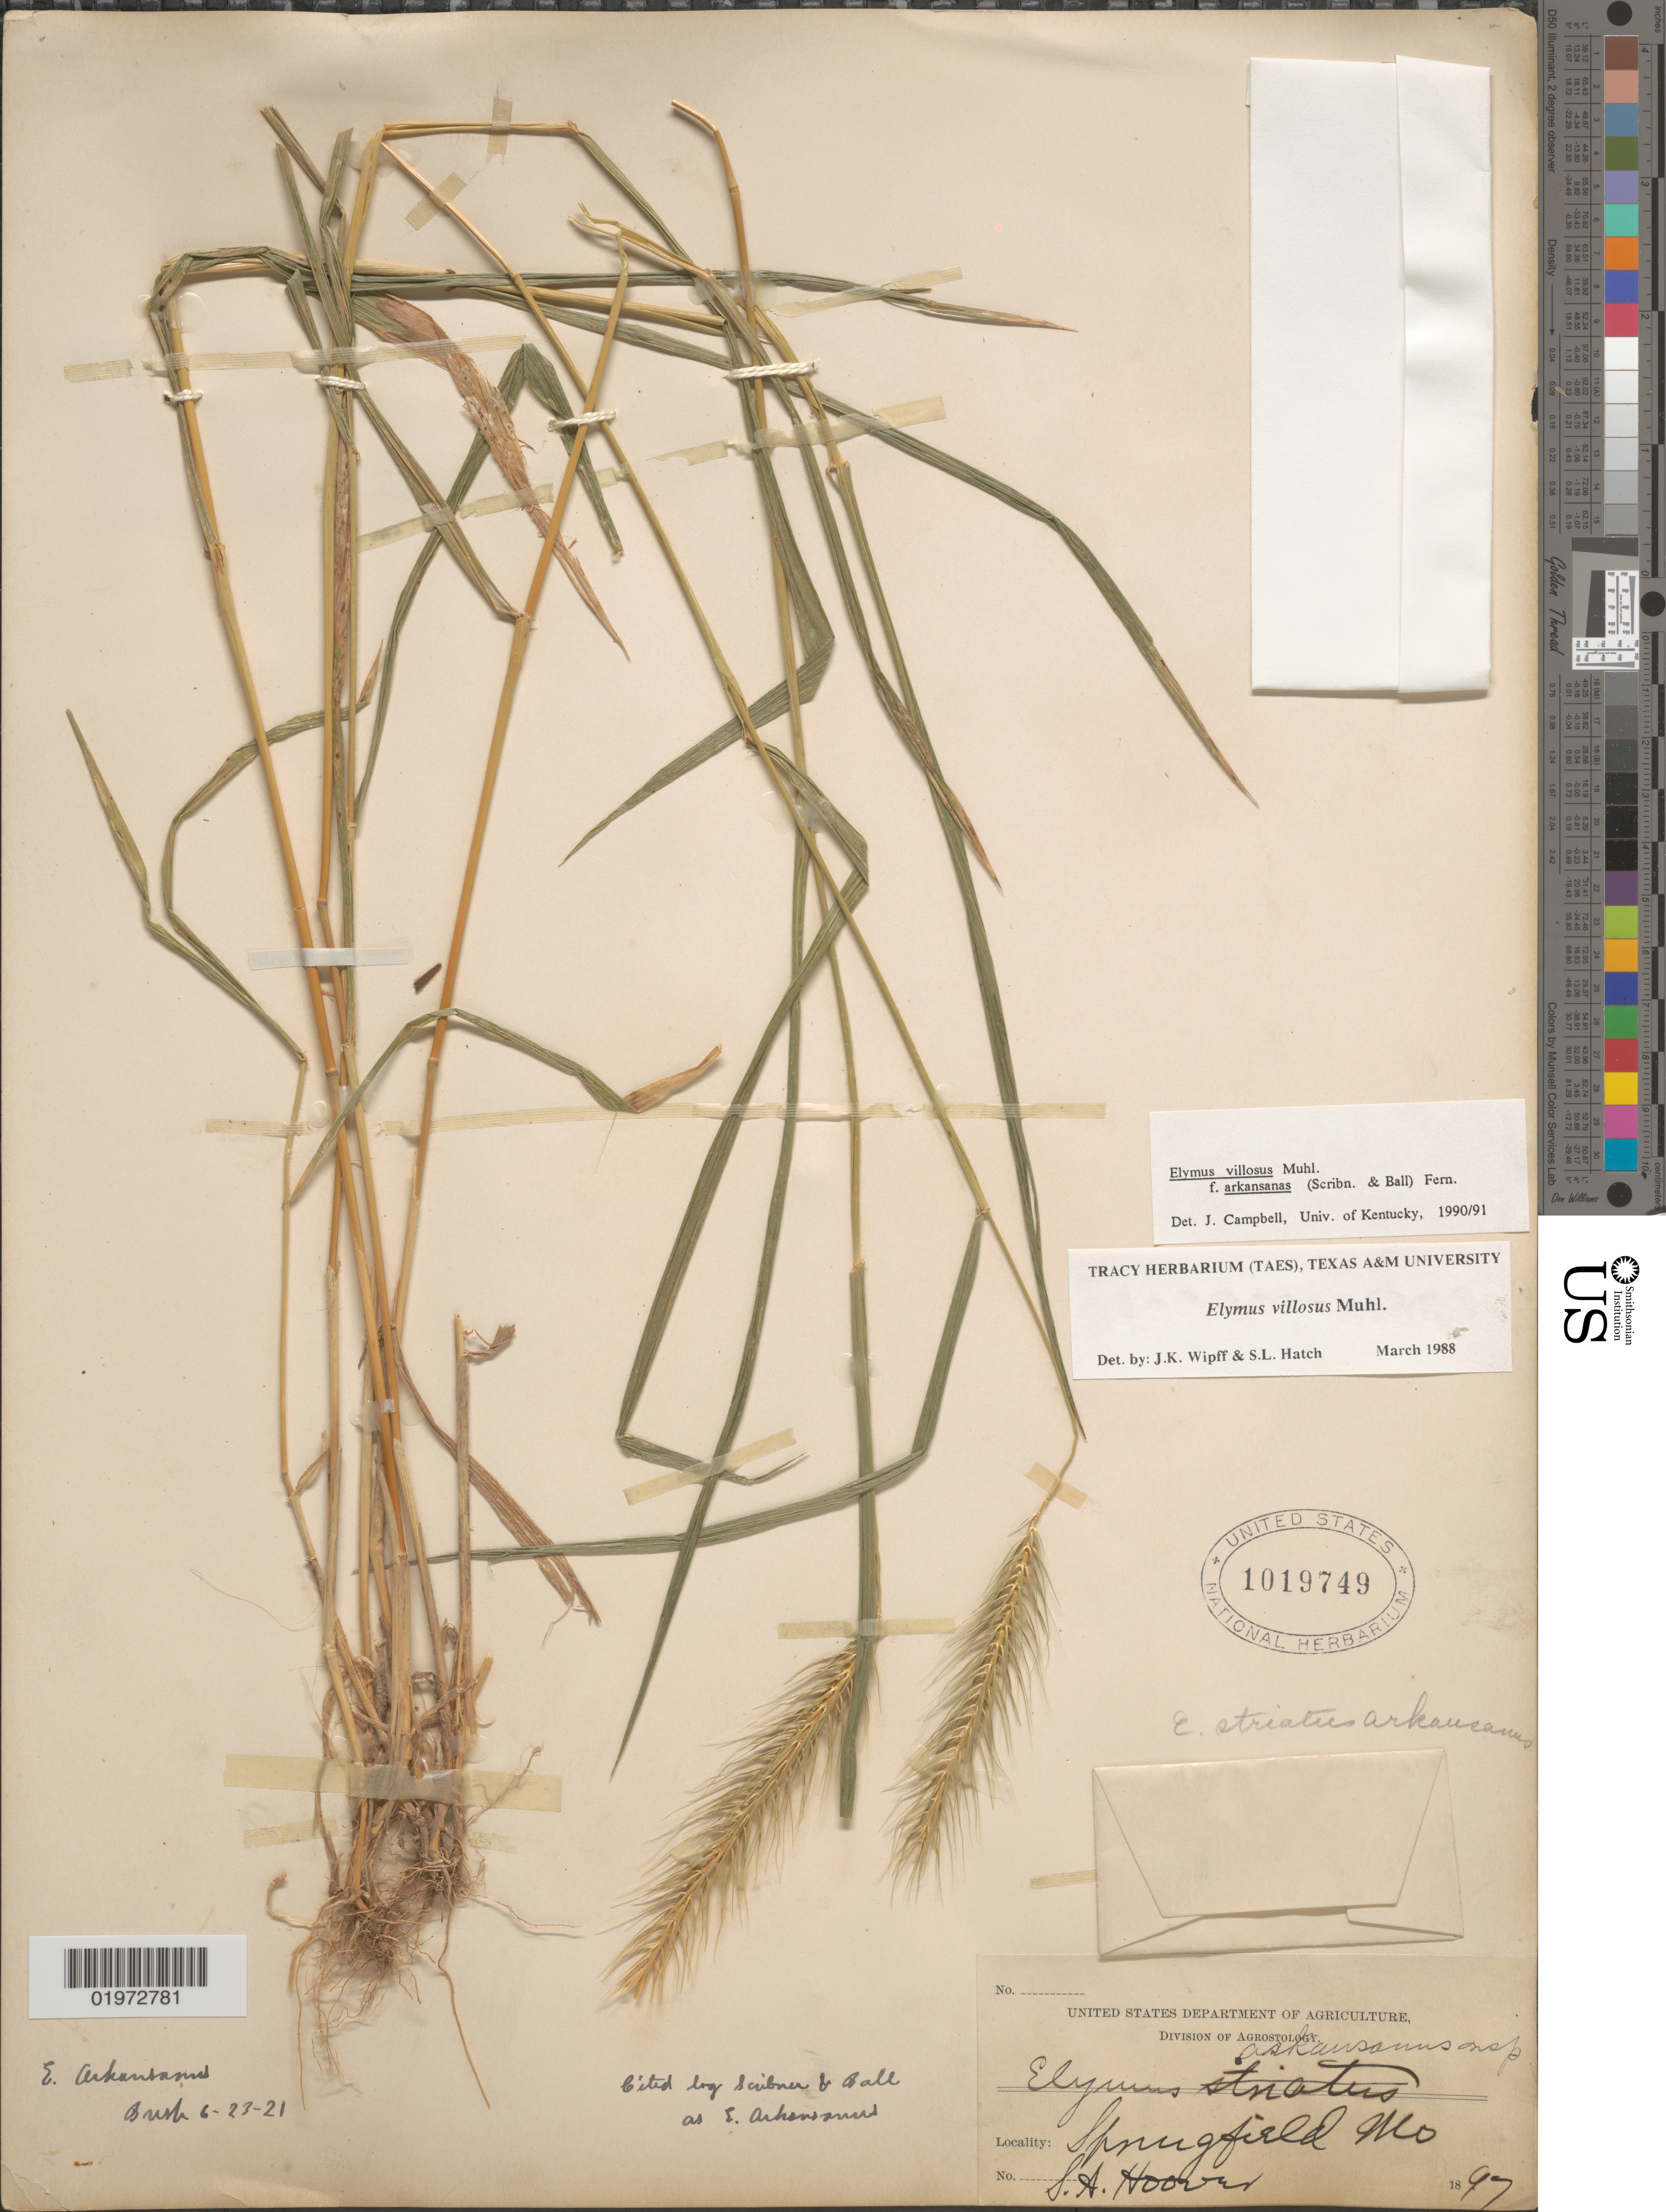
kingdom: Plantae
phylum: Tracheophyta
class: Liliopsida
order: Poales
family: Poaceae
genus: Elymus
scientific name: Elymus villosus var. arkansanus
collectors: S. Hoover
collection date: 1897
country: United States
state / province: Missouri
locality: Springfield.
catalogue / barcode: US 1019749